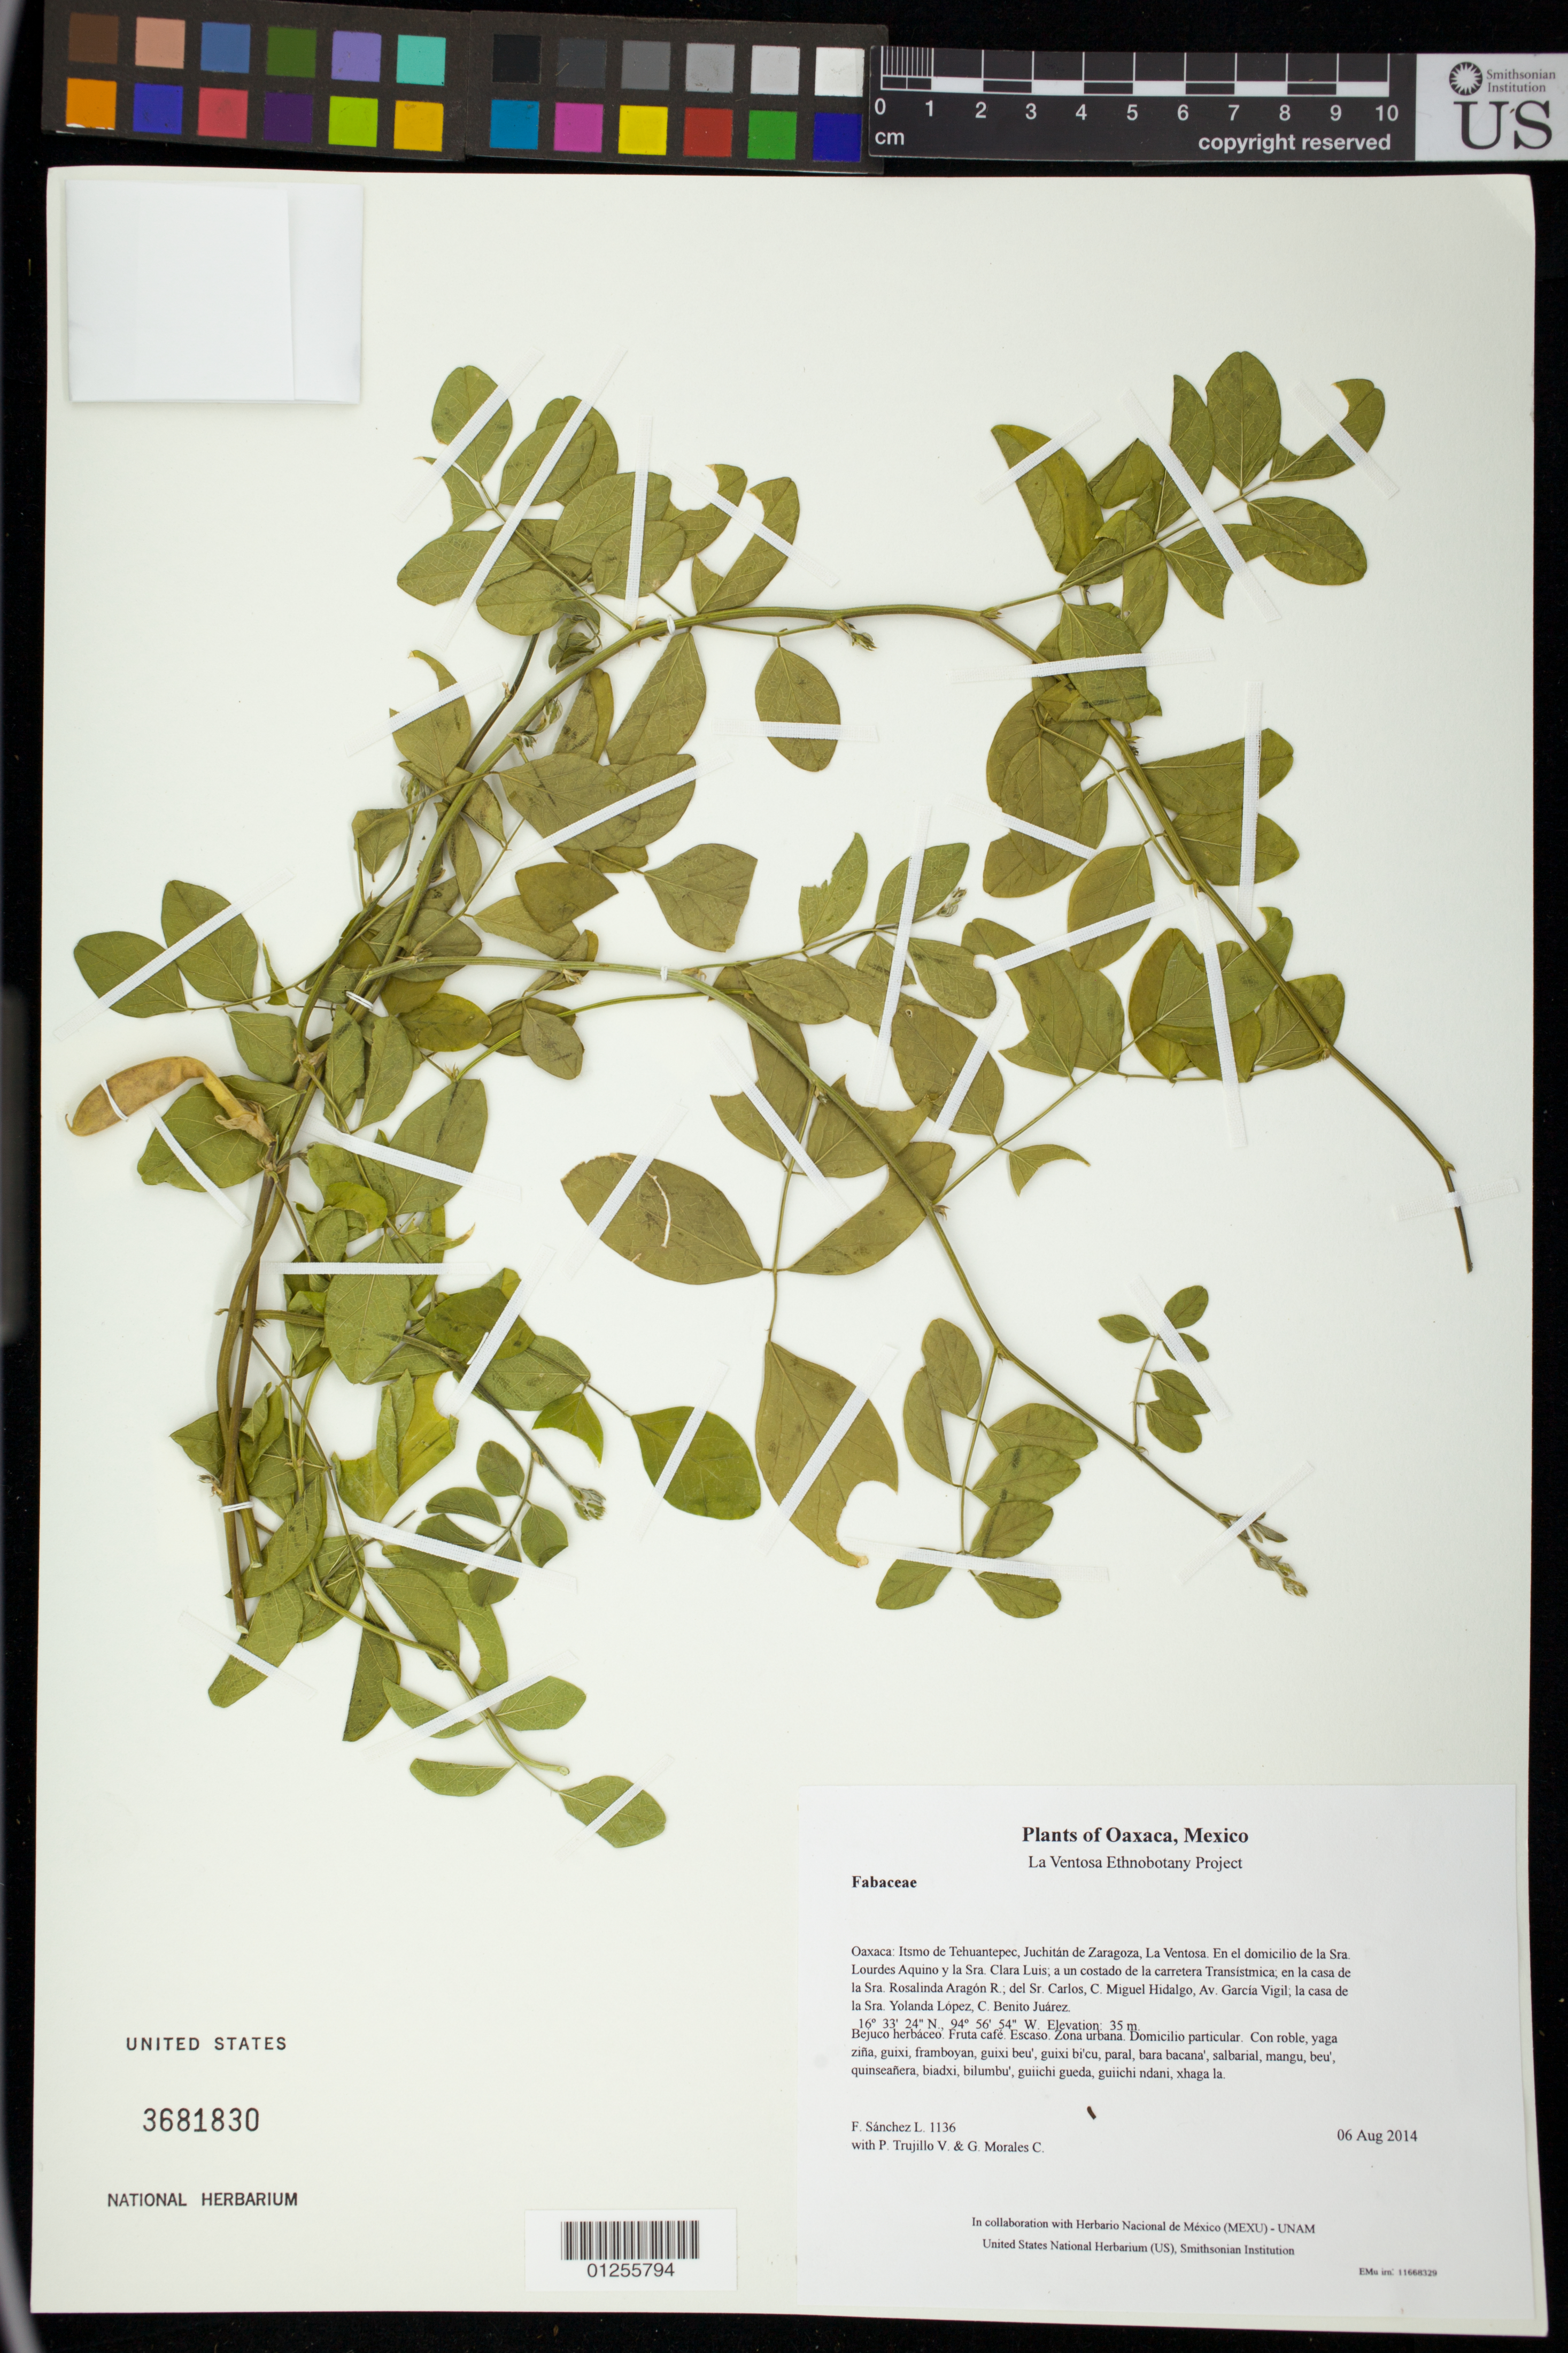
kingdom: Plantae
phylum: Tracheophyta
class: Magnoliopsida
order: Fabales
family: Fabaceae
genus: Clitoria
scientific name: Clitoria ternatea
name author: L.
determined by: Cruz D., R.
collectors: F. Sánchez L., P. Trujillo V. & G. Morales C.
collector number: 1136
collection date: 2014-08-06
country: Mexico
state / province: Oaxaca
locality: Itsmo de Tehuantepec, Juchitán de Zaragoza, La Ventosa. En el domicilio de la Sra. Lourdes Aquino y la Sra. Clara Luis; a un costado de la carretera Transístmica; en la casa de la Sra. Rosalinda Aragón R.; del Sr. Carlos, C. Miguel Hidalgo, Av. García Vigil; la casa de la Sra. Yolanda López, C. Benito Juárez.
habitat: Zona urbana. Domicilio particular.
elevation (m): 35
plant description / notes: MEXU, SERO, US; Luba'. Cuaananaxhi namuu. Huaxie'.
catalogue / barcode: US 3681830